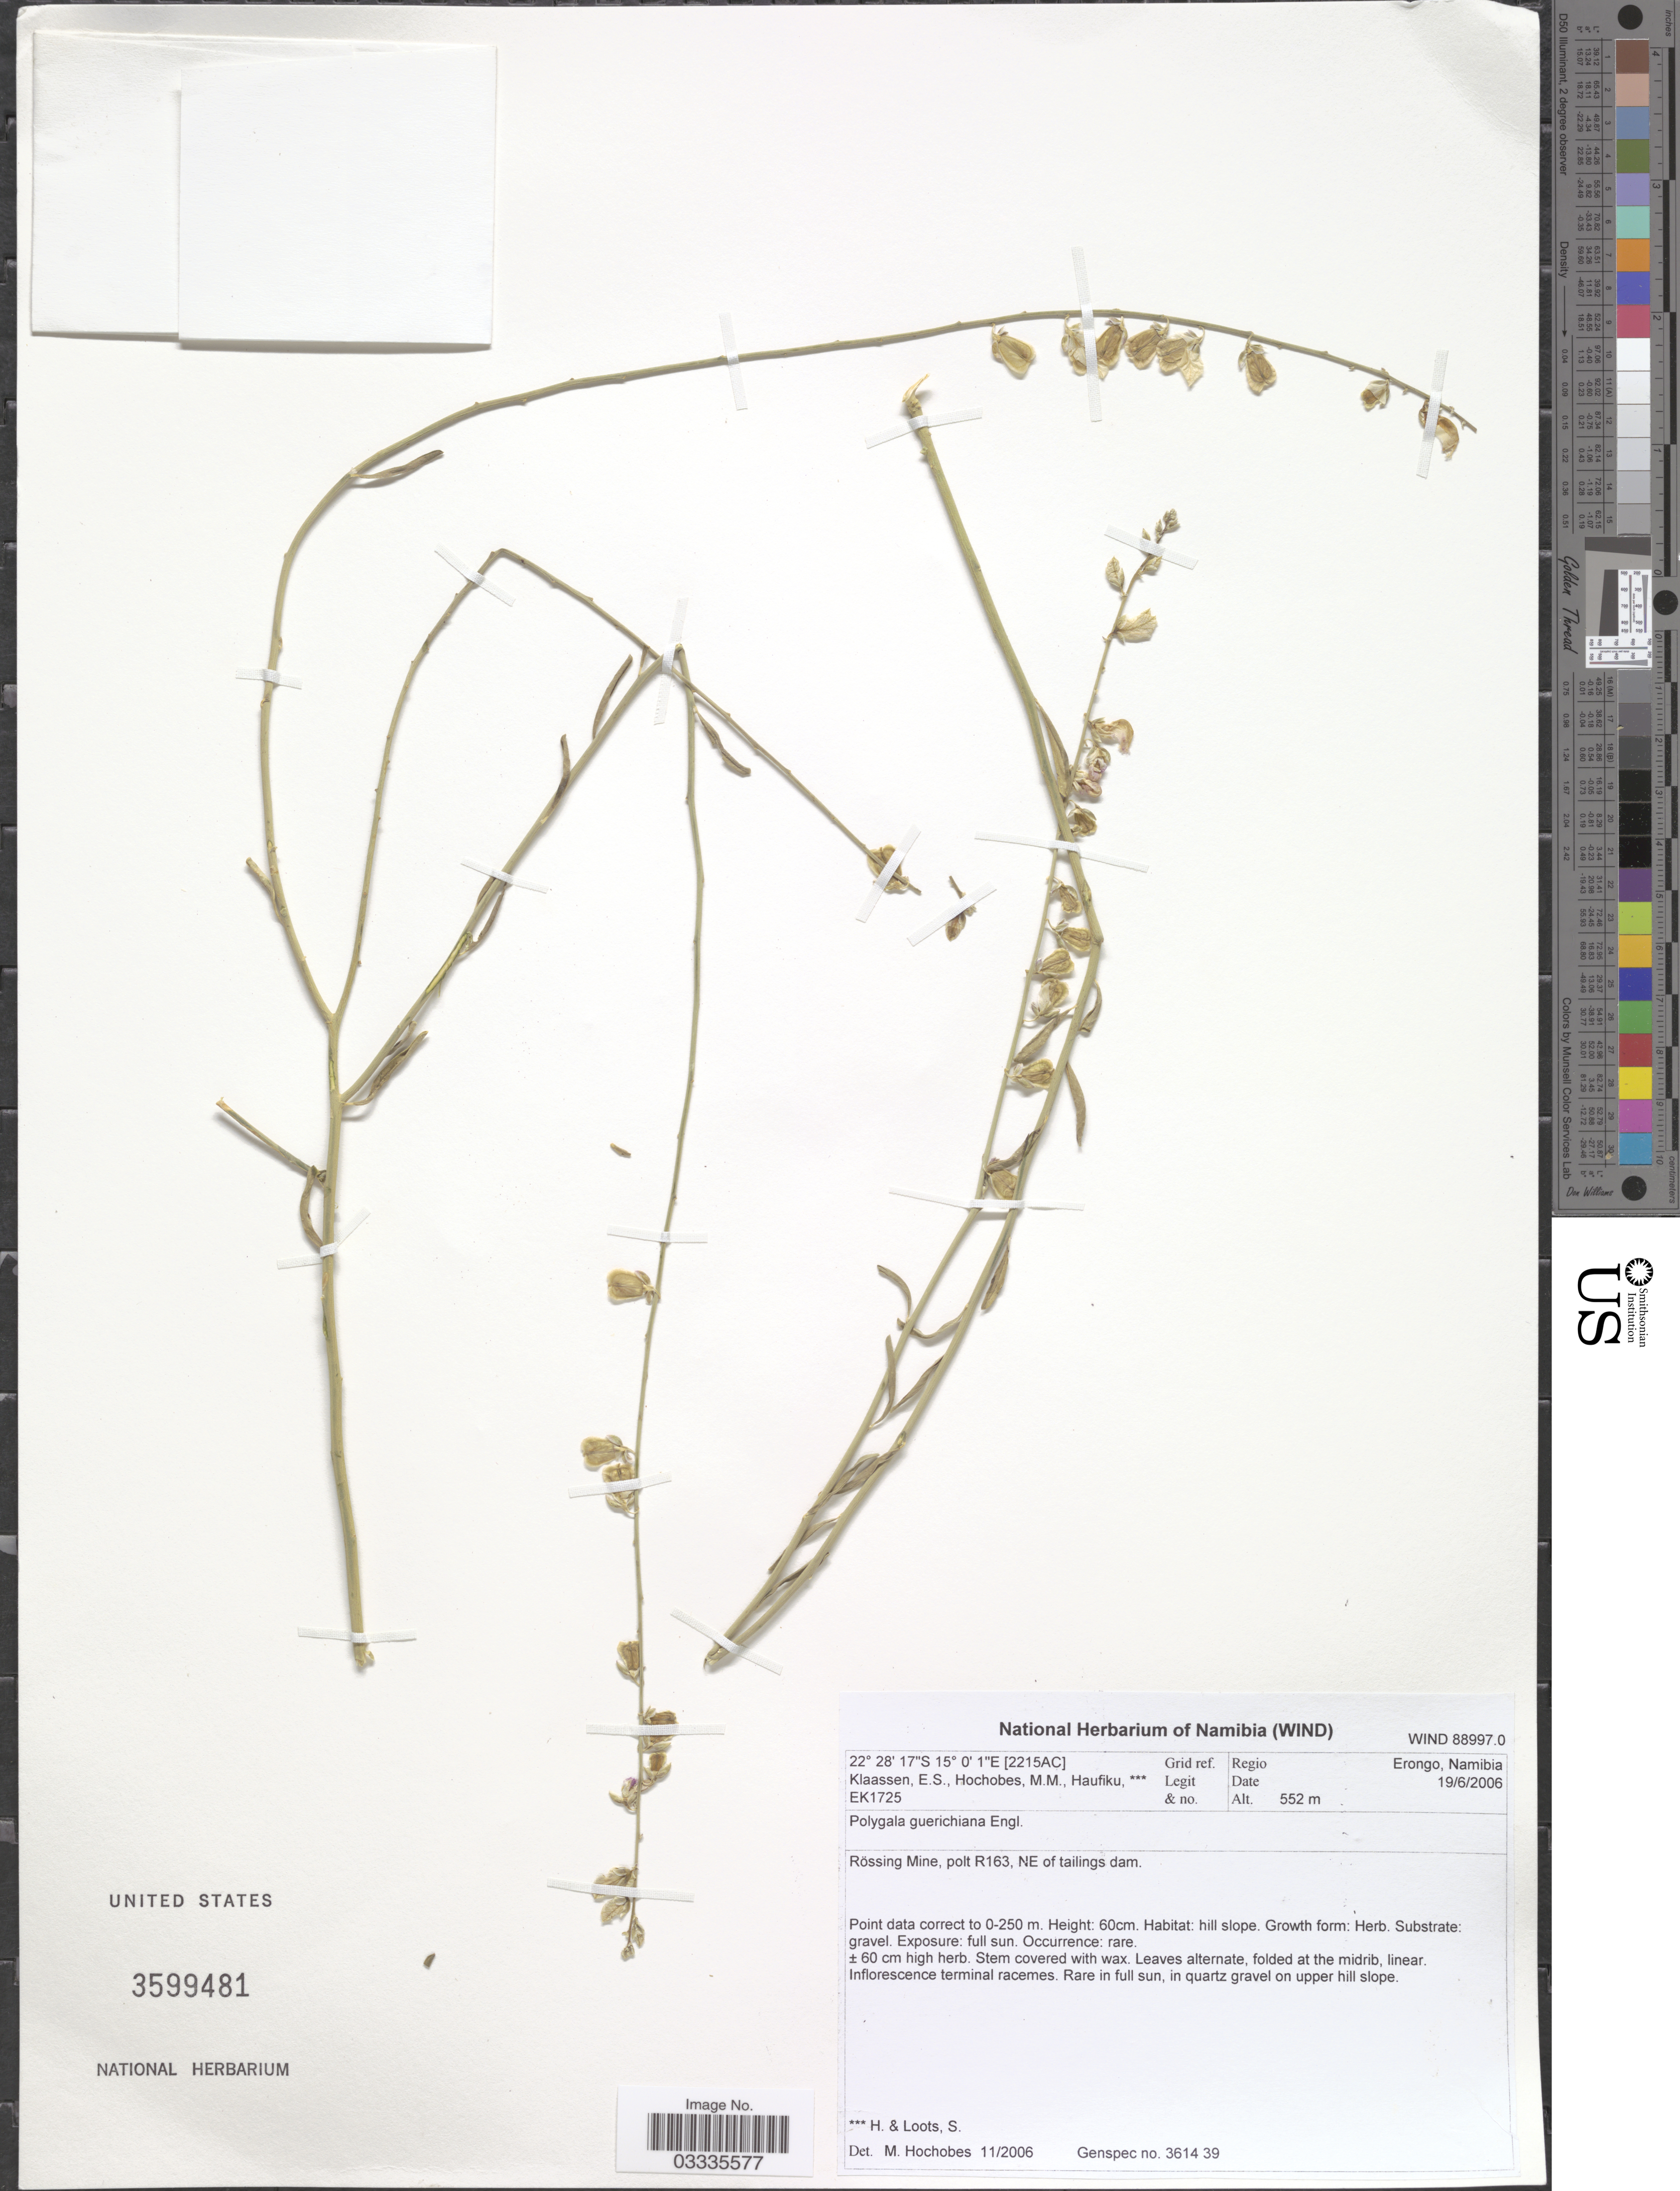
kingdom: Plantae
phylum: Tracheophyta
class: Magnoliopsida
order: Fabales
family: Polygalaceae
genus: Polygala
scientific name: Polygala guerichiana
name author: Engl.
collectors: E. S. Klaassen, M. Hochobes, H. Haufiku & S. Loots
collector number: EK1725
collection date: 2006-06-19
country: Namibia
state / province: Erongo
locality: Regio Erongo, Namibia. Grid ref. [2215AC]. Rössing Mine, plot R163, NE of tailings dam.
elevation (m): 552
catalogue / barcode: US 3599481